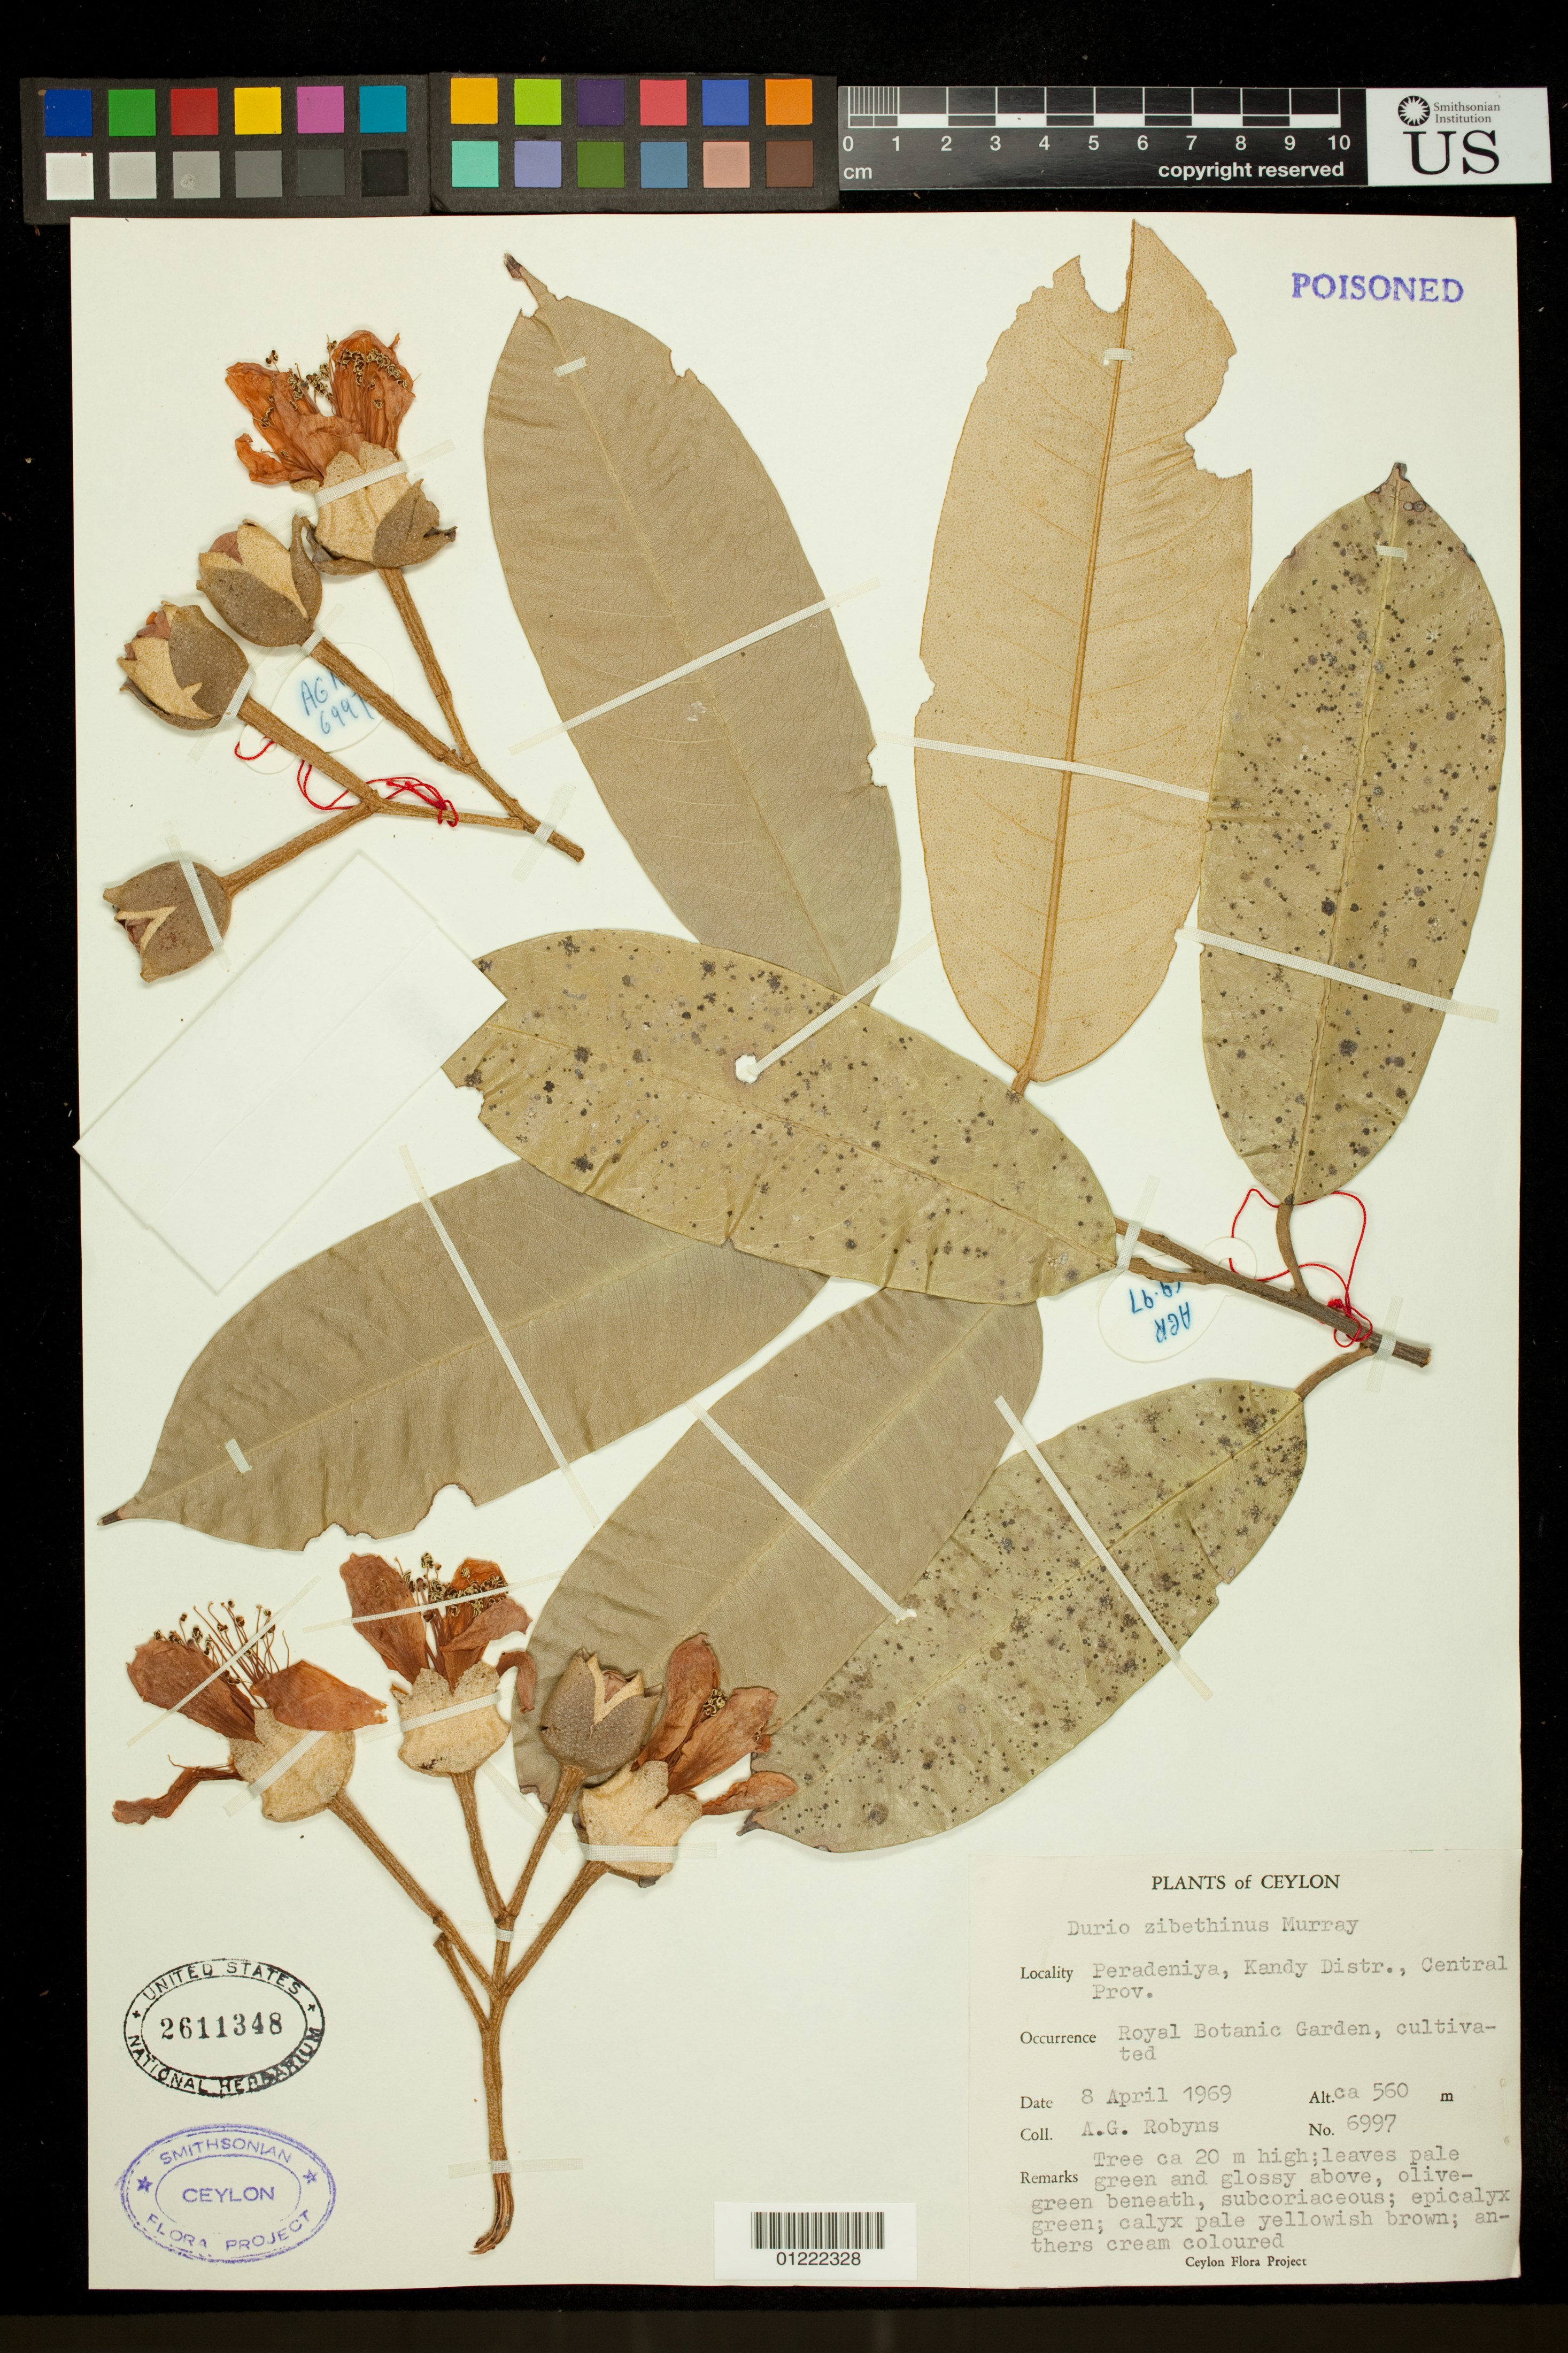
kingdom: Plantae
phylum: Tracheophyta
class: Magnoliopsida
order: Malvales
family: Malvaceae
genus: Durio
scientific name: Durio zibethinus Moon, nom. illeg.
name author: Moon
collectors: A. G. Robyns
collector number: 6997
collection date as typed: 4/8/1969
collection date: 1969-04-08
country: Sri Lanka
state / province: Central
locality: Peradeniya, Kandy Distr., Central Prov. Royal Botanic Garden.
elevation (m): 560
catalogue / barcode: US 2611348